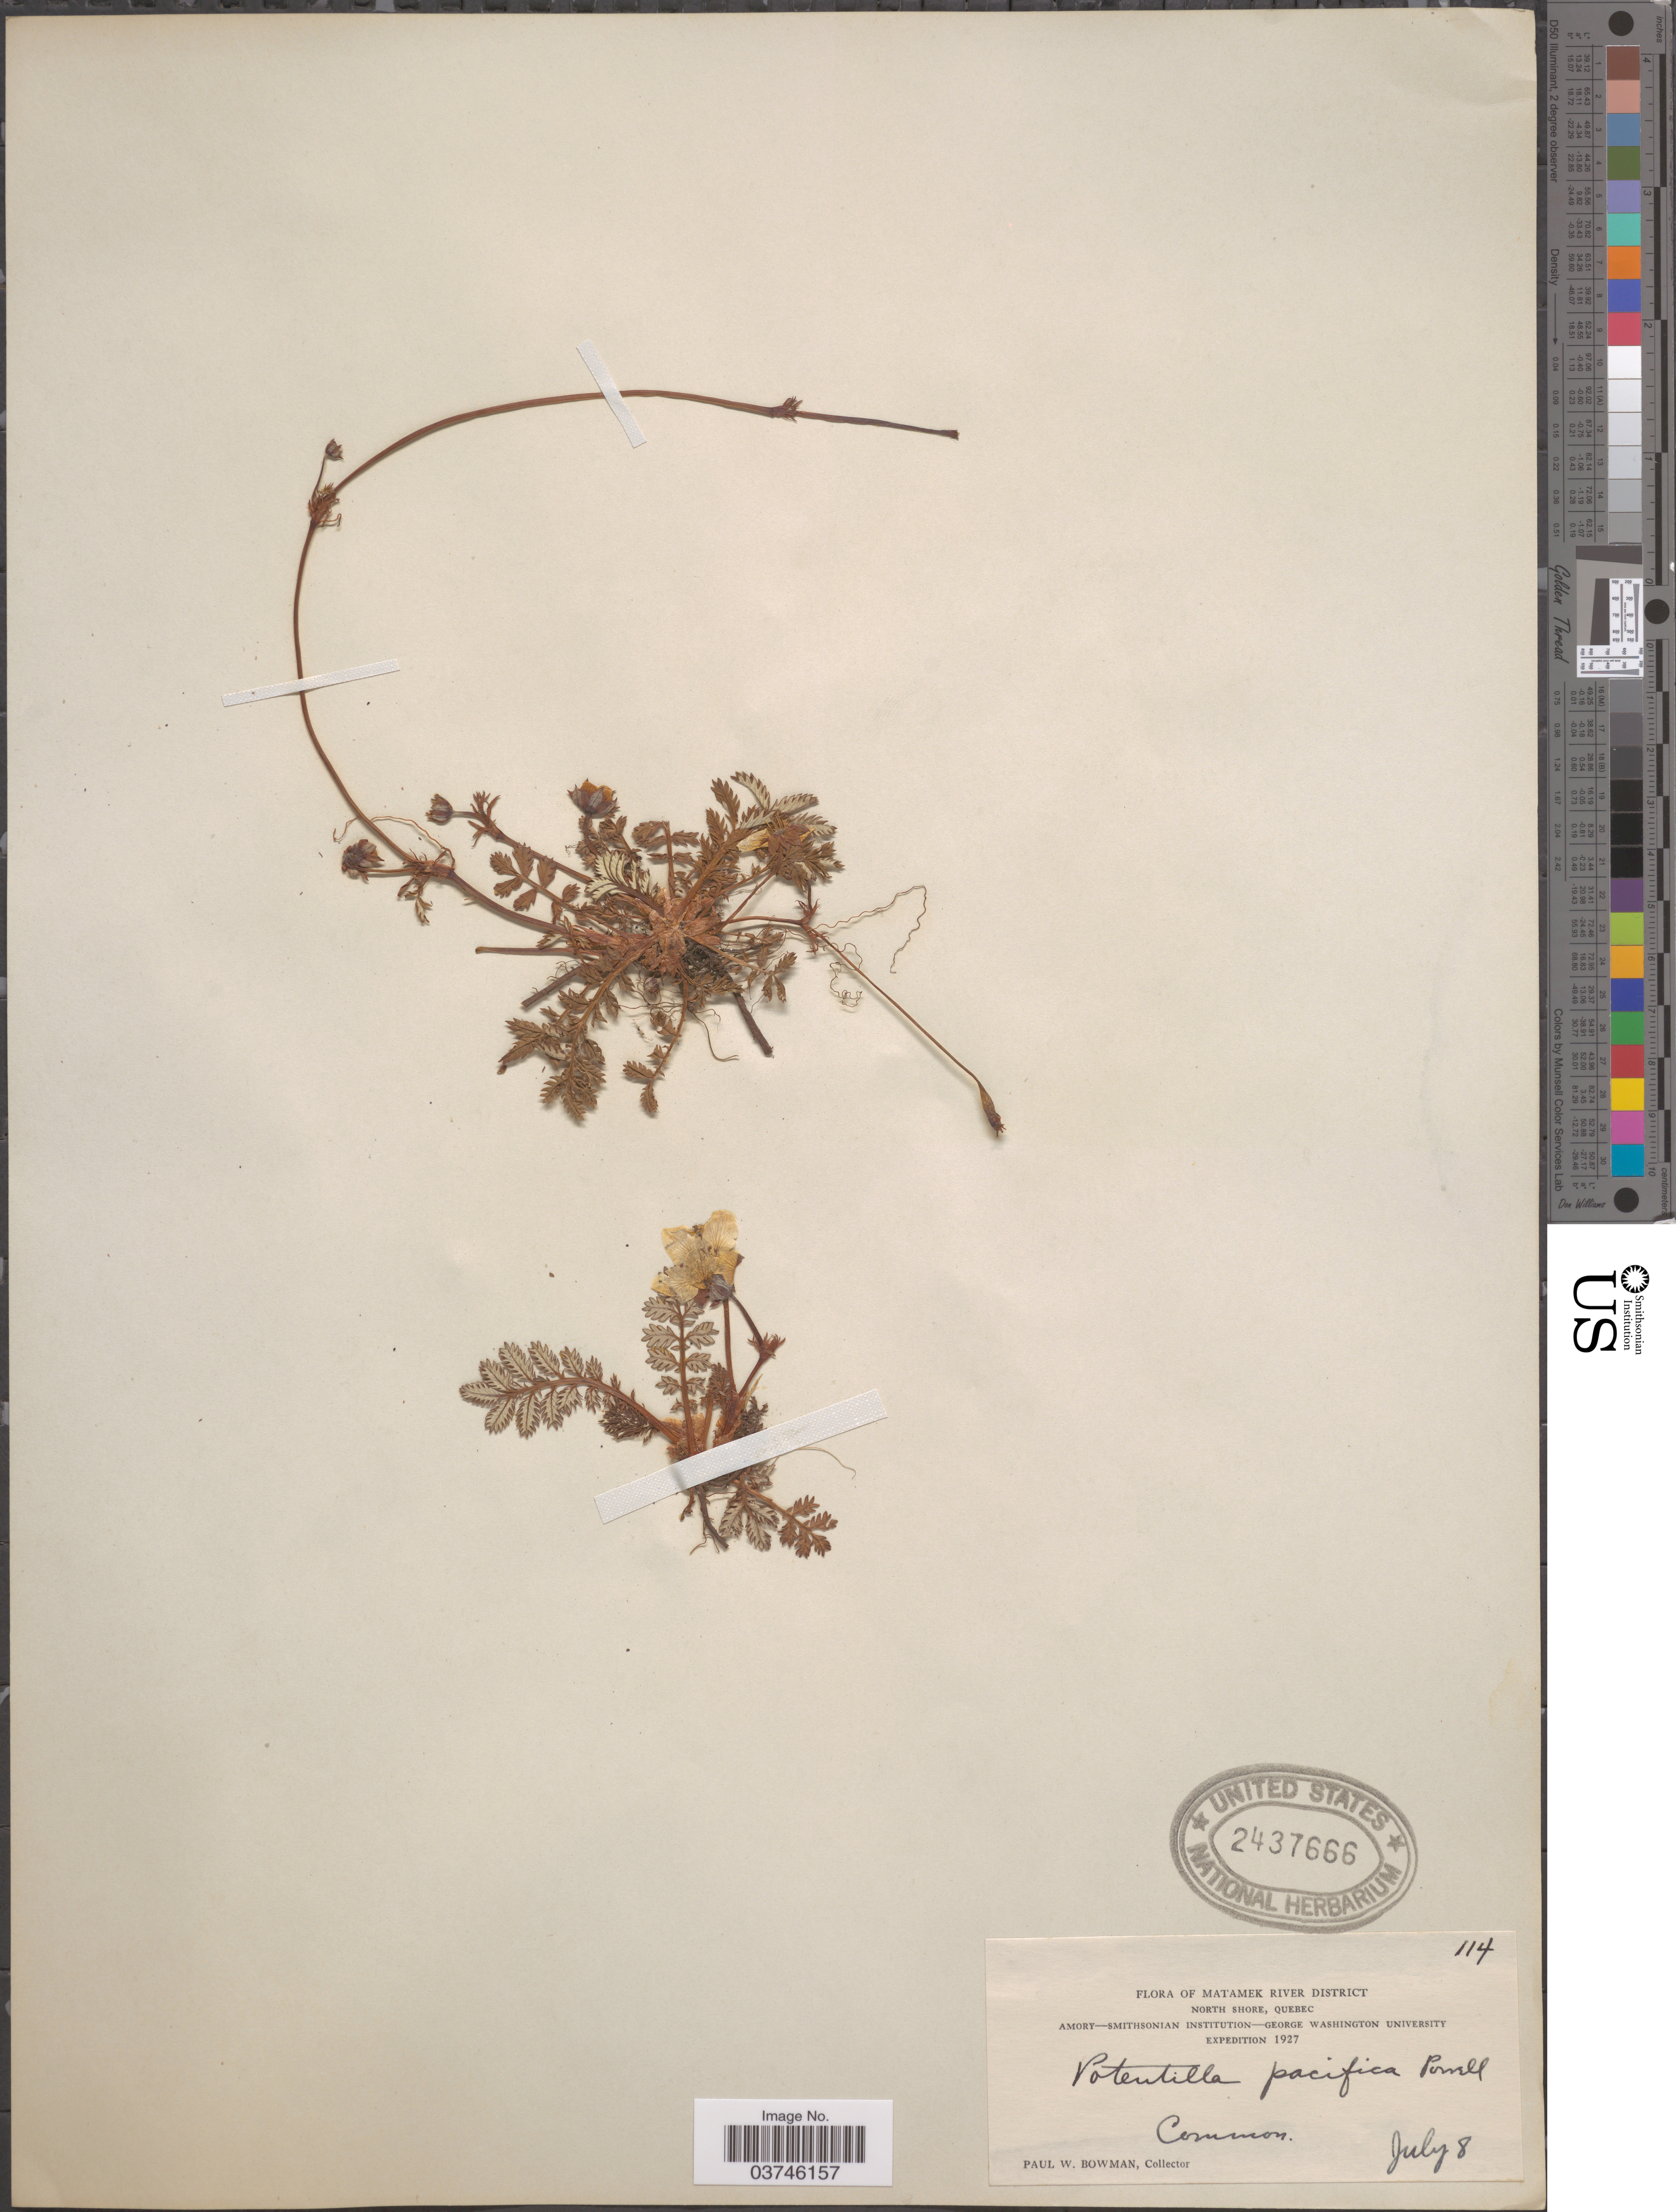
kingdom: Plantae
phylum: Tracheophyta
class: Magnoliopsida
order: Rosales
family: Rosaceae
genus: Argentina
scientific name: Argentina pacifica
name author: (Howell) Rydb.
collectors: P. Bowman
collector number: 114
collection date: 1927-07-08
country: Canada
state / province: Quebec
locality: Matamek River District. North shore.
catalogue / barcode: US 2437666